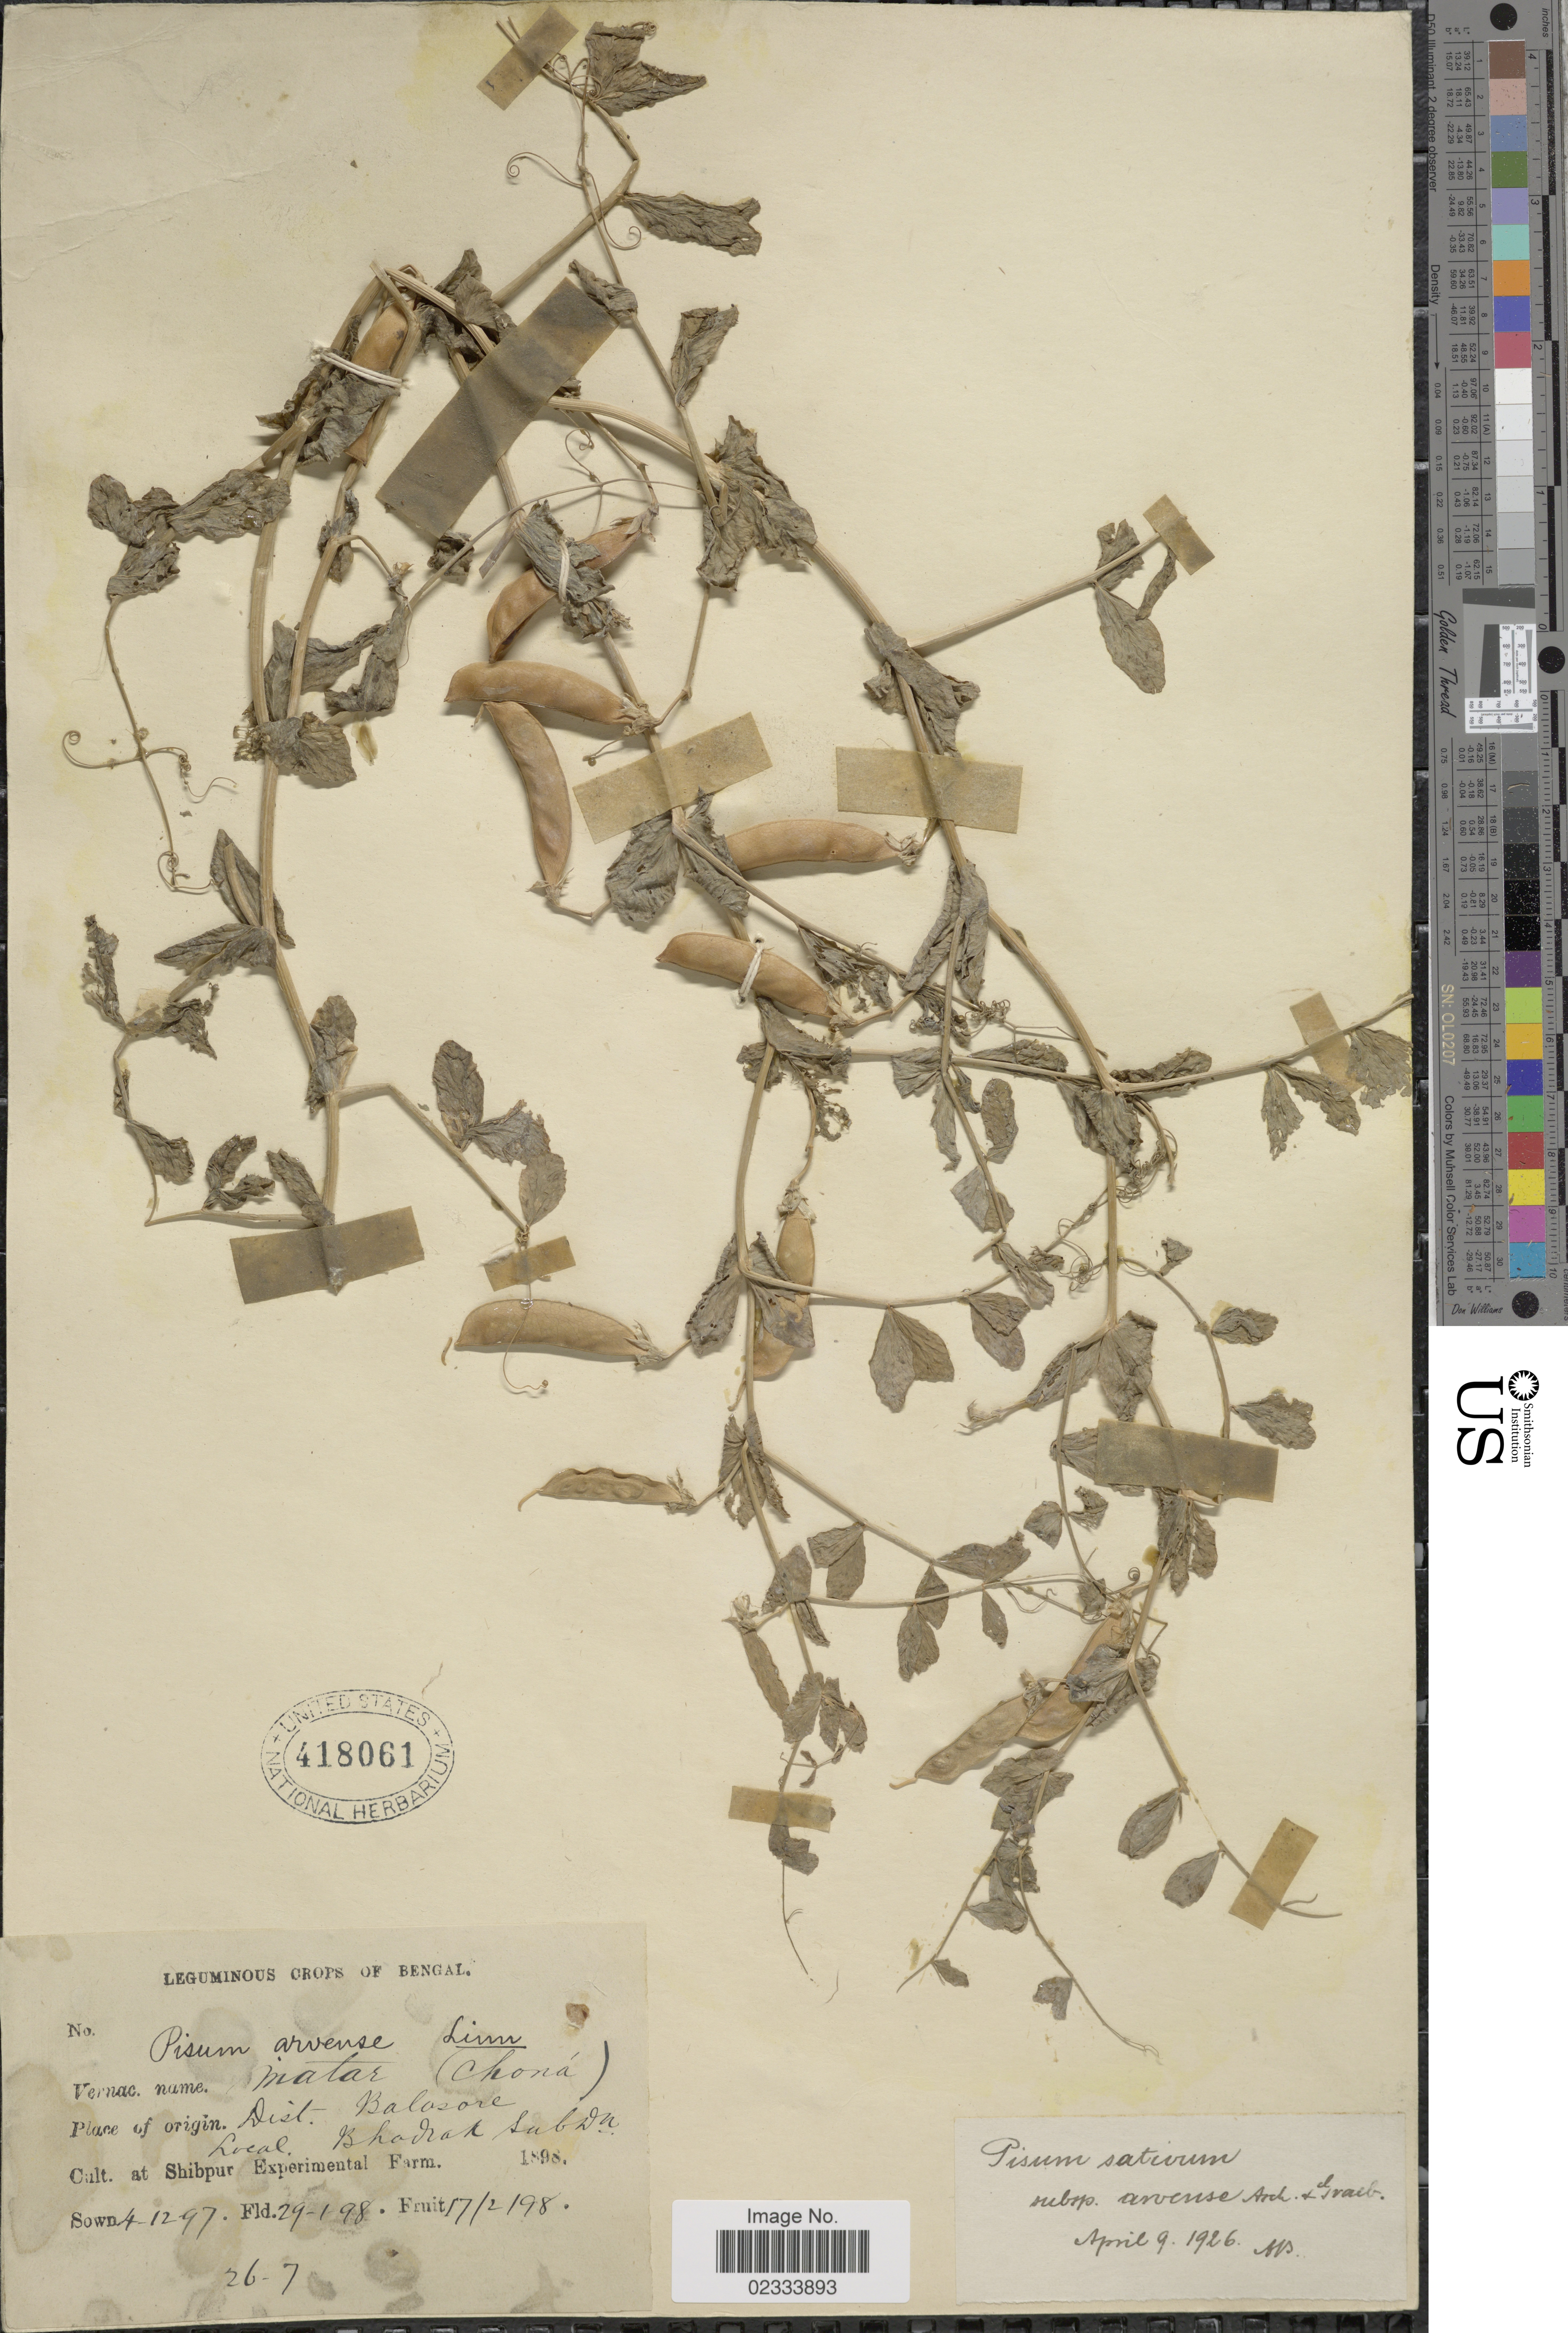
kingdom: Plantae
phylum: Tracheophyta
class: Magnoliopsida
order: Fabales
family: Fabaceae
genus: Pisum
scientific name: Pisum sativum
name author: L.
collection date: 1898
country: India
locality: Dist. Balasore, Local. Bhadrak Subdn, Shibpur Experimental Farm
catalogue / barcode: US 418061